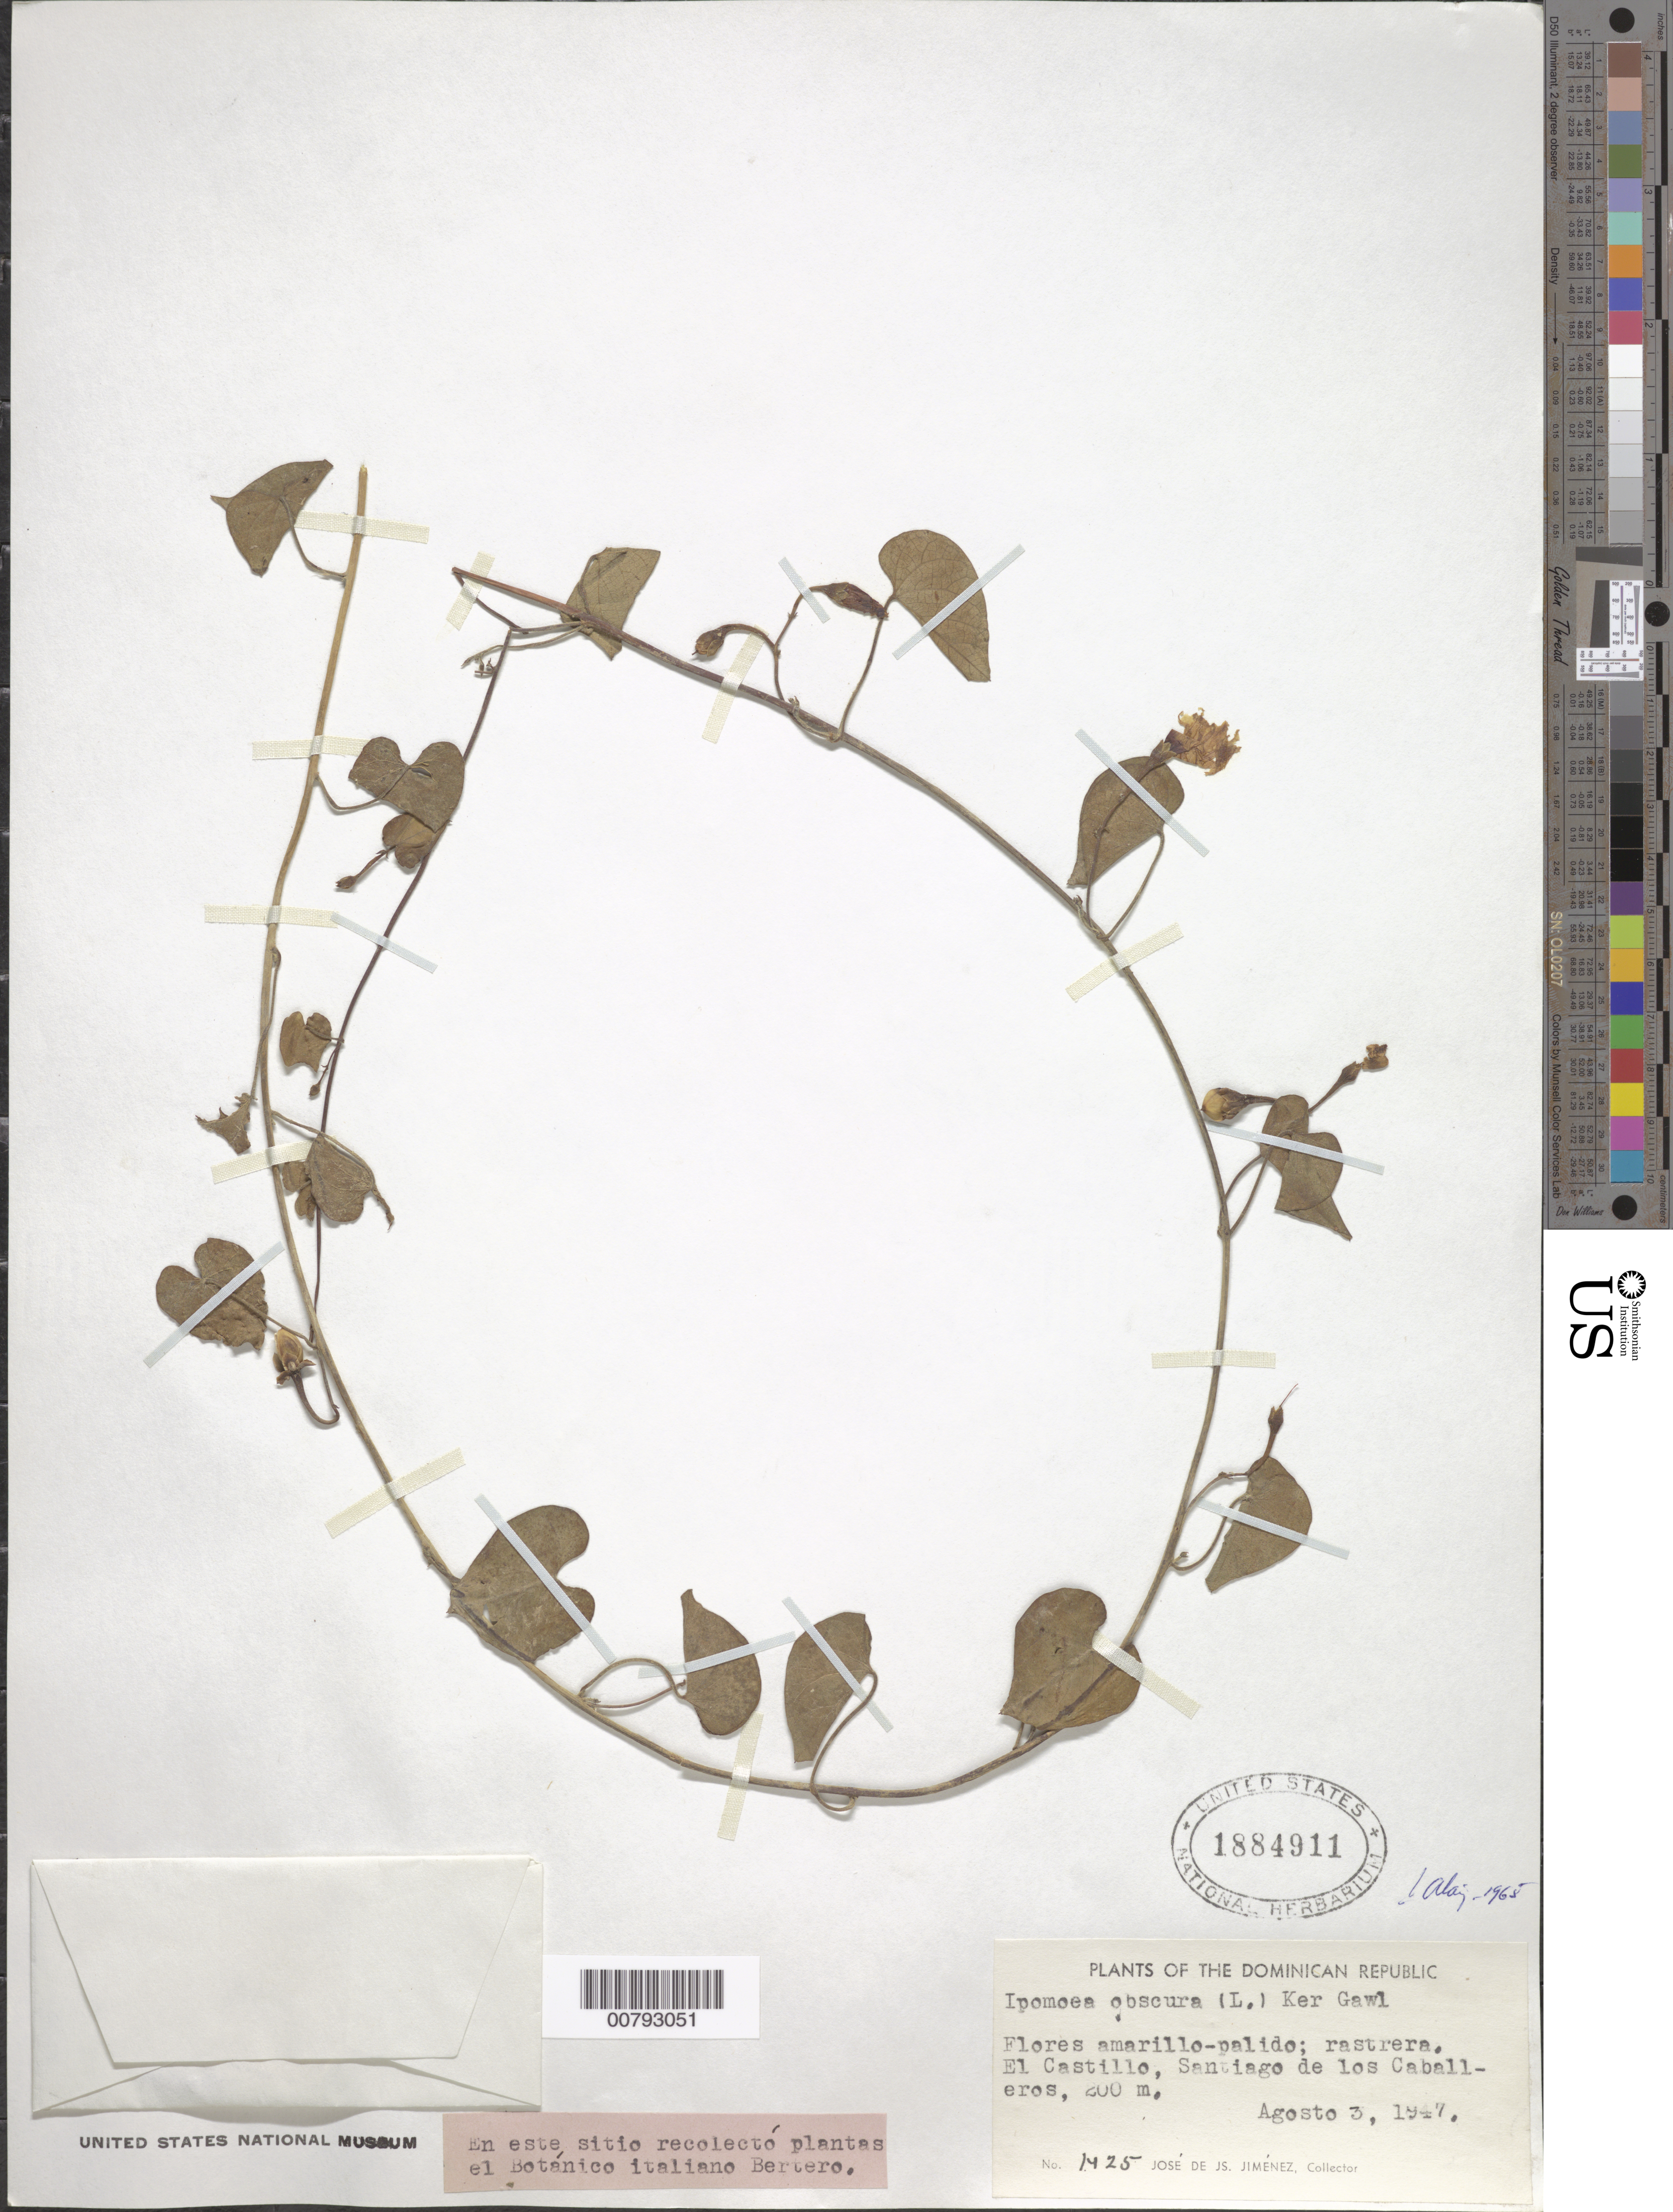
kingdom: Plantae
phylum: Tracheophyta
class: Magnoliopsida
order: Solanales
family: Convolvulaceae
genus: Ipomoea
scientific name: Ipomoea obscura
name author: (L.) Ker Gawl.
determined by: Liogier, Alain H.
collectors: J. J. Jiménez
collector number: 1425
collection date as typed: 03 Aug 1947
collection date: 1947-08-03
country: Dominican Republic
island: Hispaniola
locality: Santiago de los Caballeros, El Castillo.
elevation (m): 200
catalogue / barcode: US 1884911